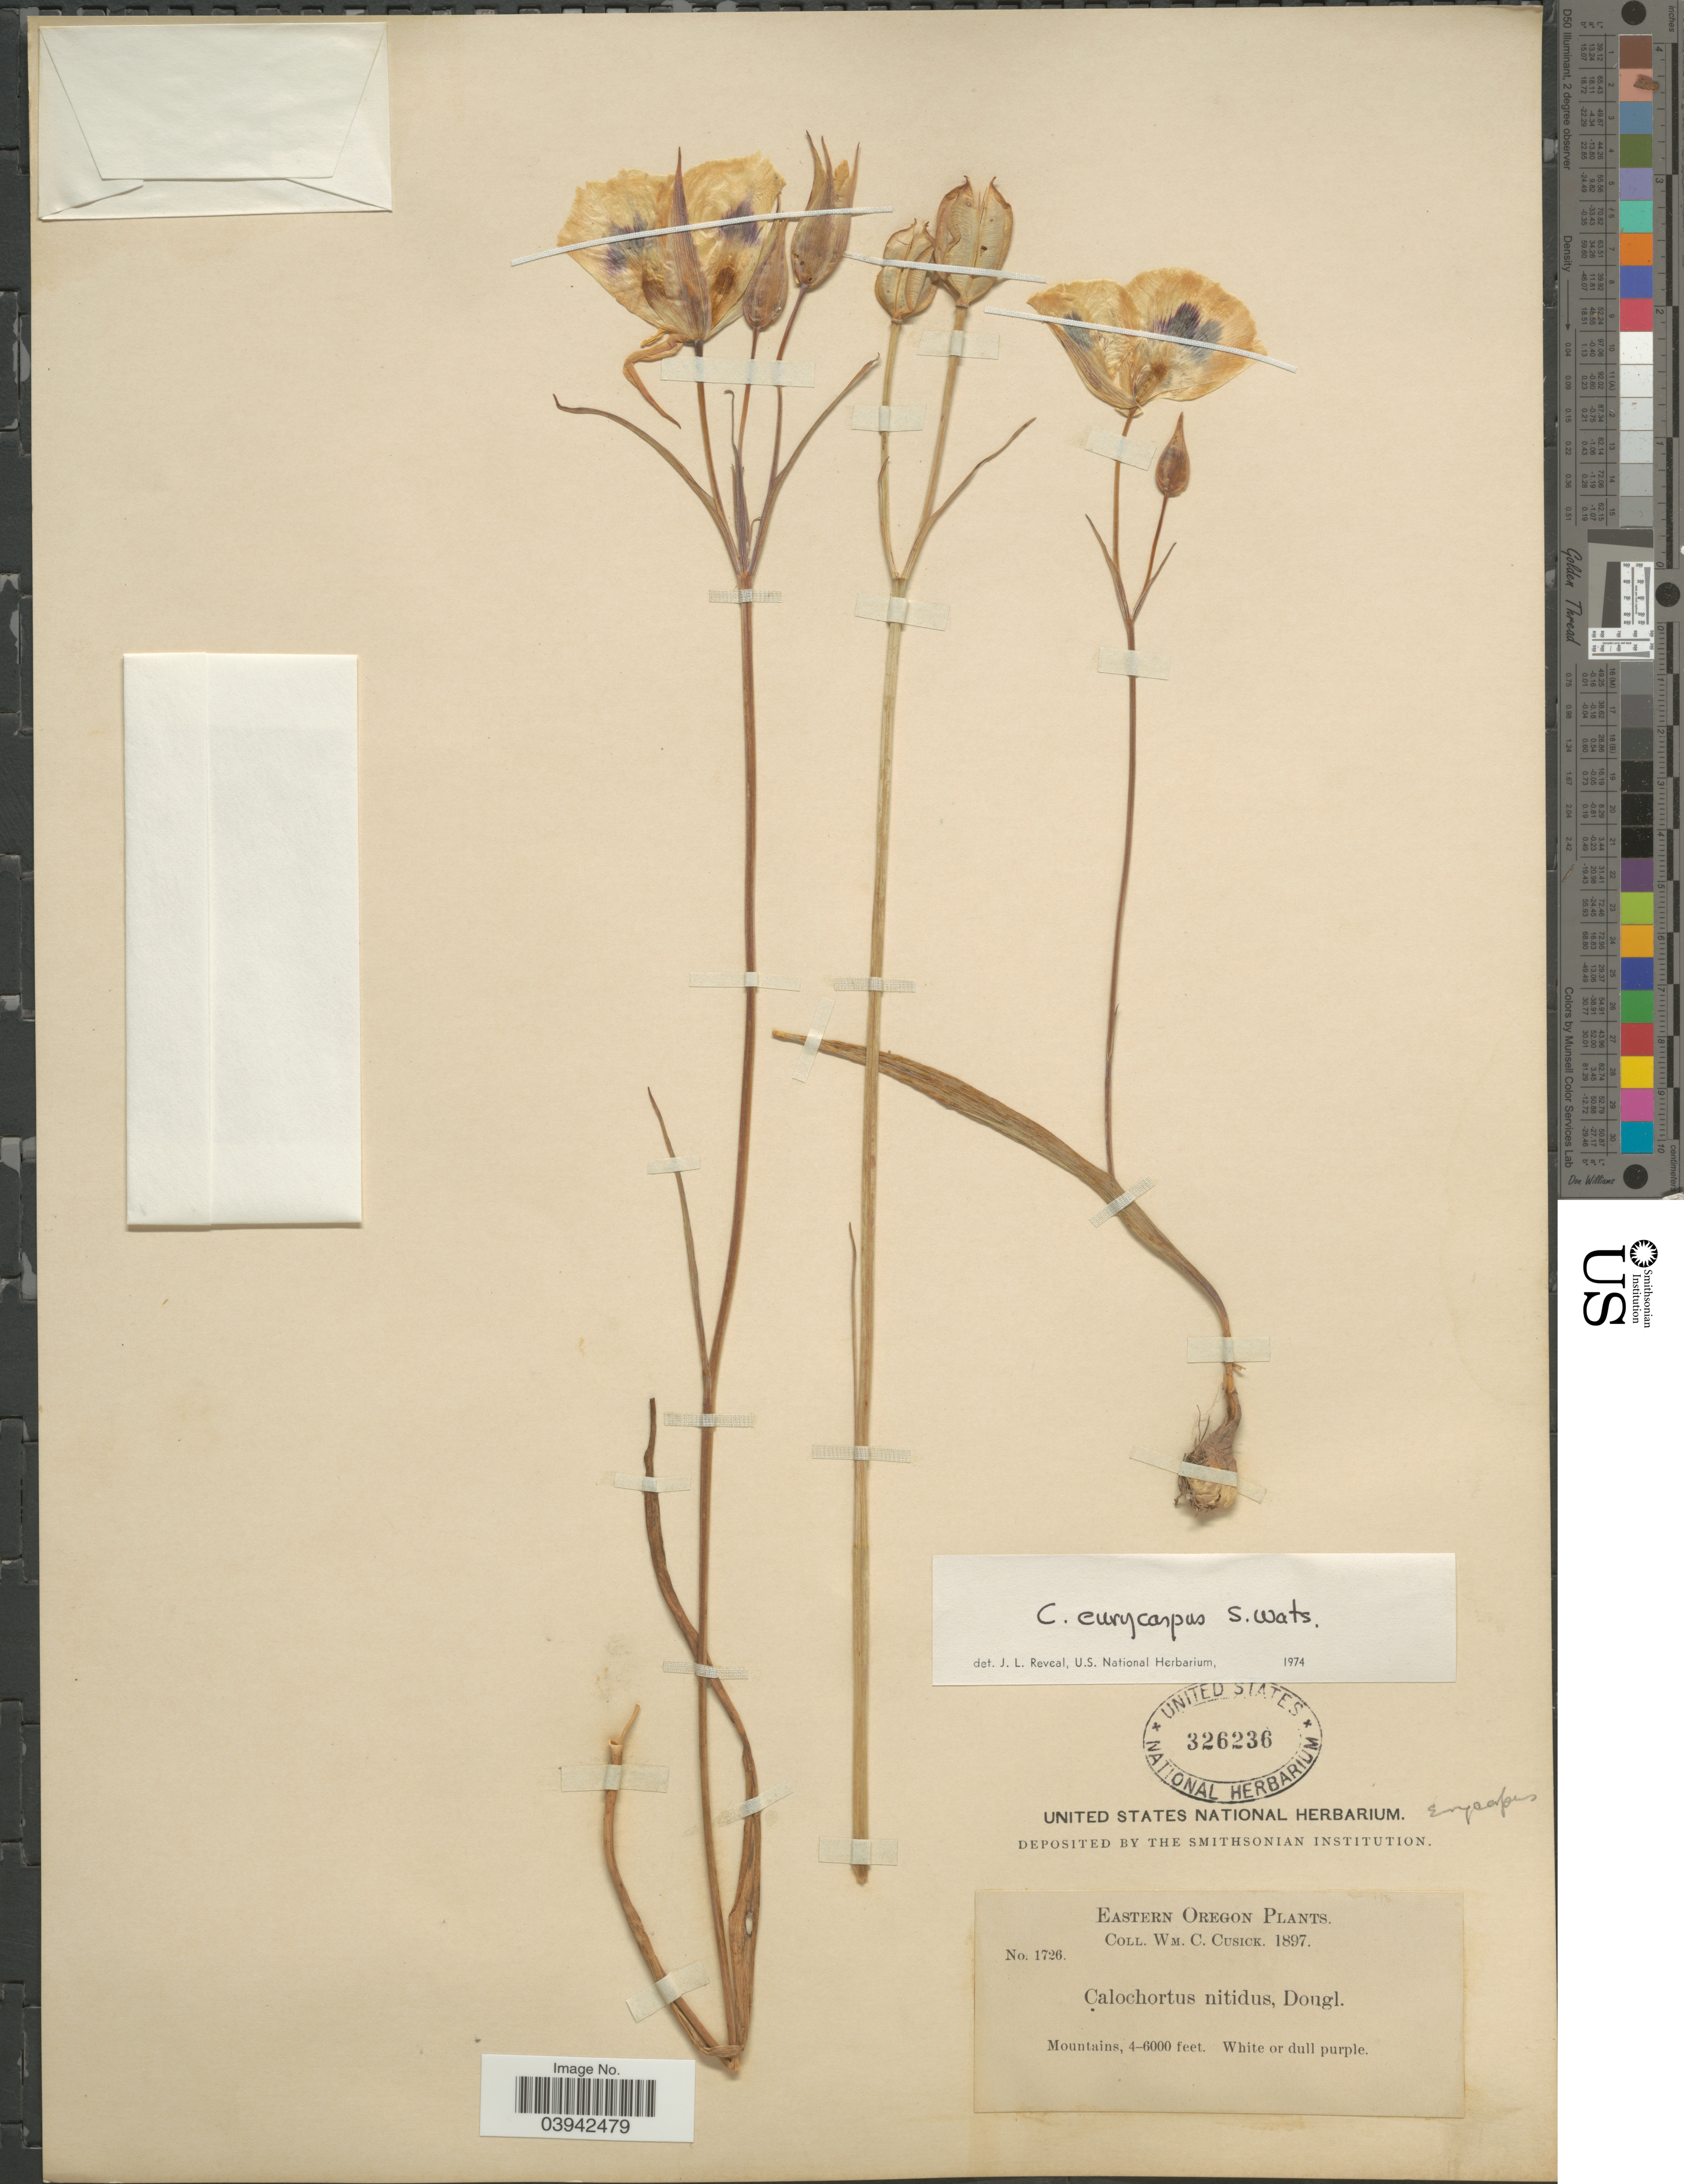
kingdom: Plantae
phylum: Tracheophyta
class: Liliopsida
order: Liliales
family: Liliaceae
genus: Calochortus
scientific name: Calochortus eurycarpus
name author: S. Watson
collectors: W. C. Cusick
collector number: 1726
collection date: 1897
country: United States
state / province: Oregon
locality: Eastern Oregon.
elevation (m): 1219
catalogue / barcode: US 326236